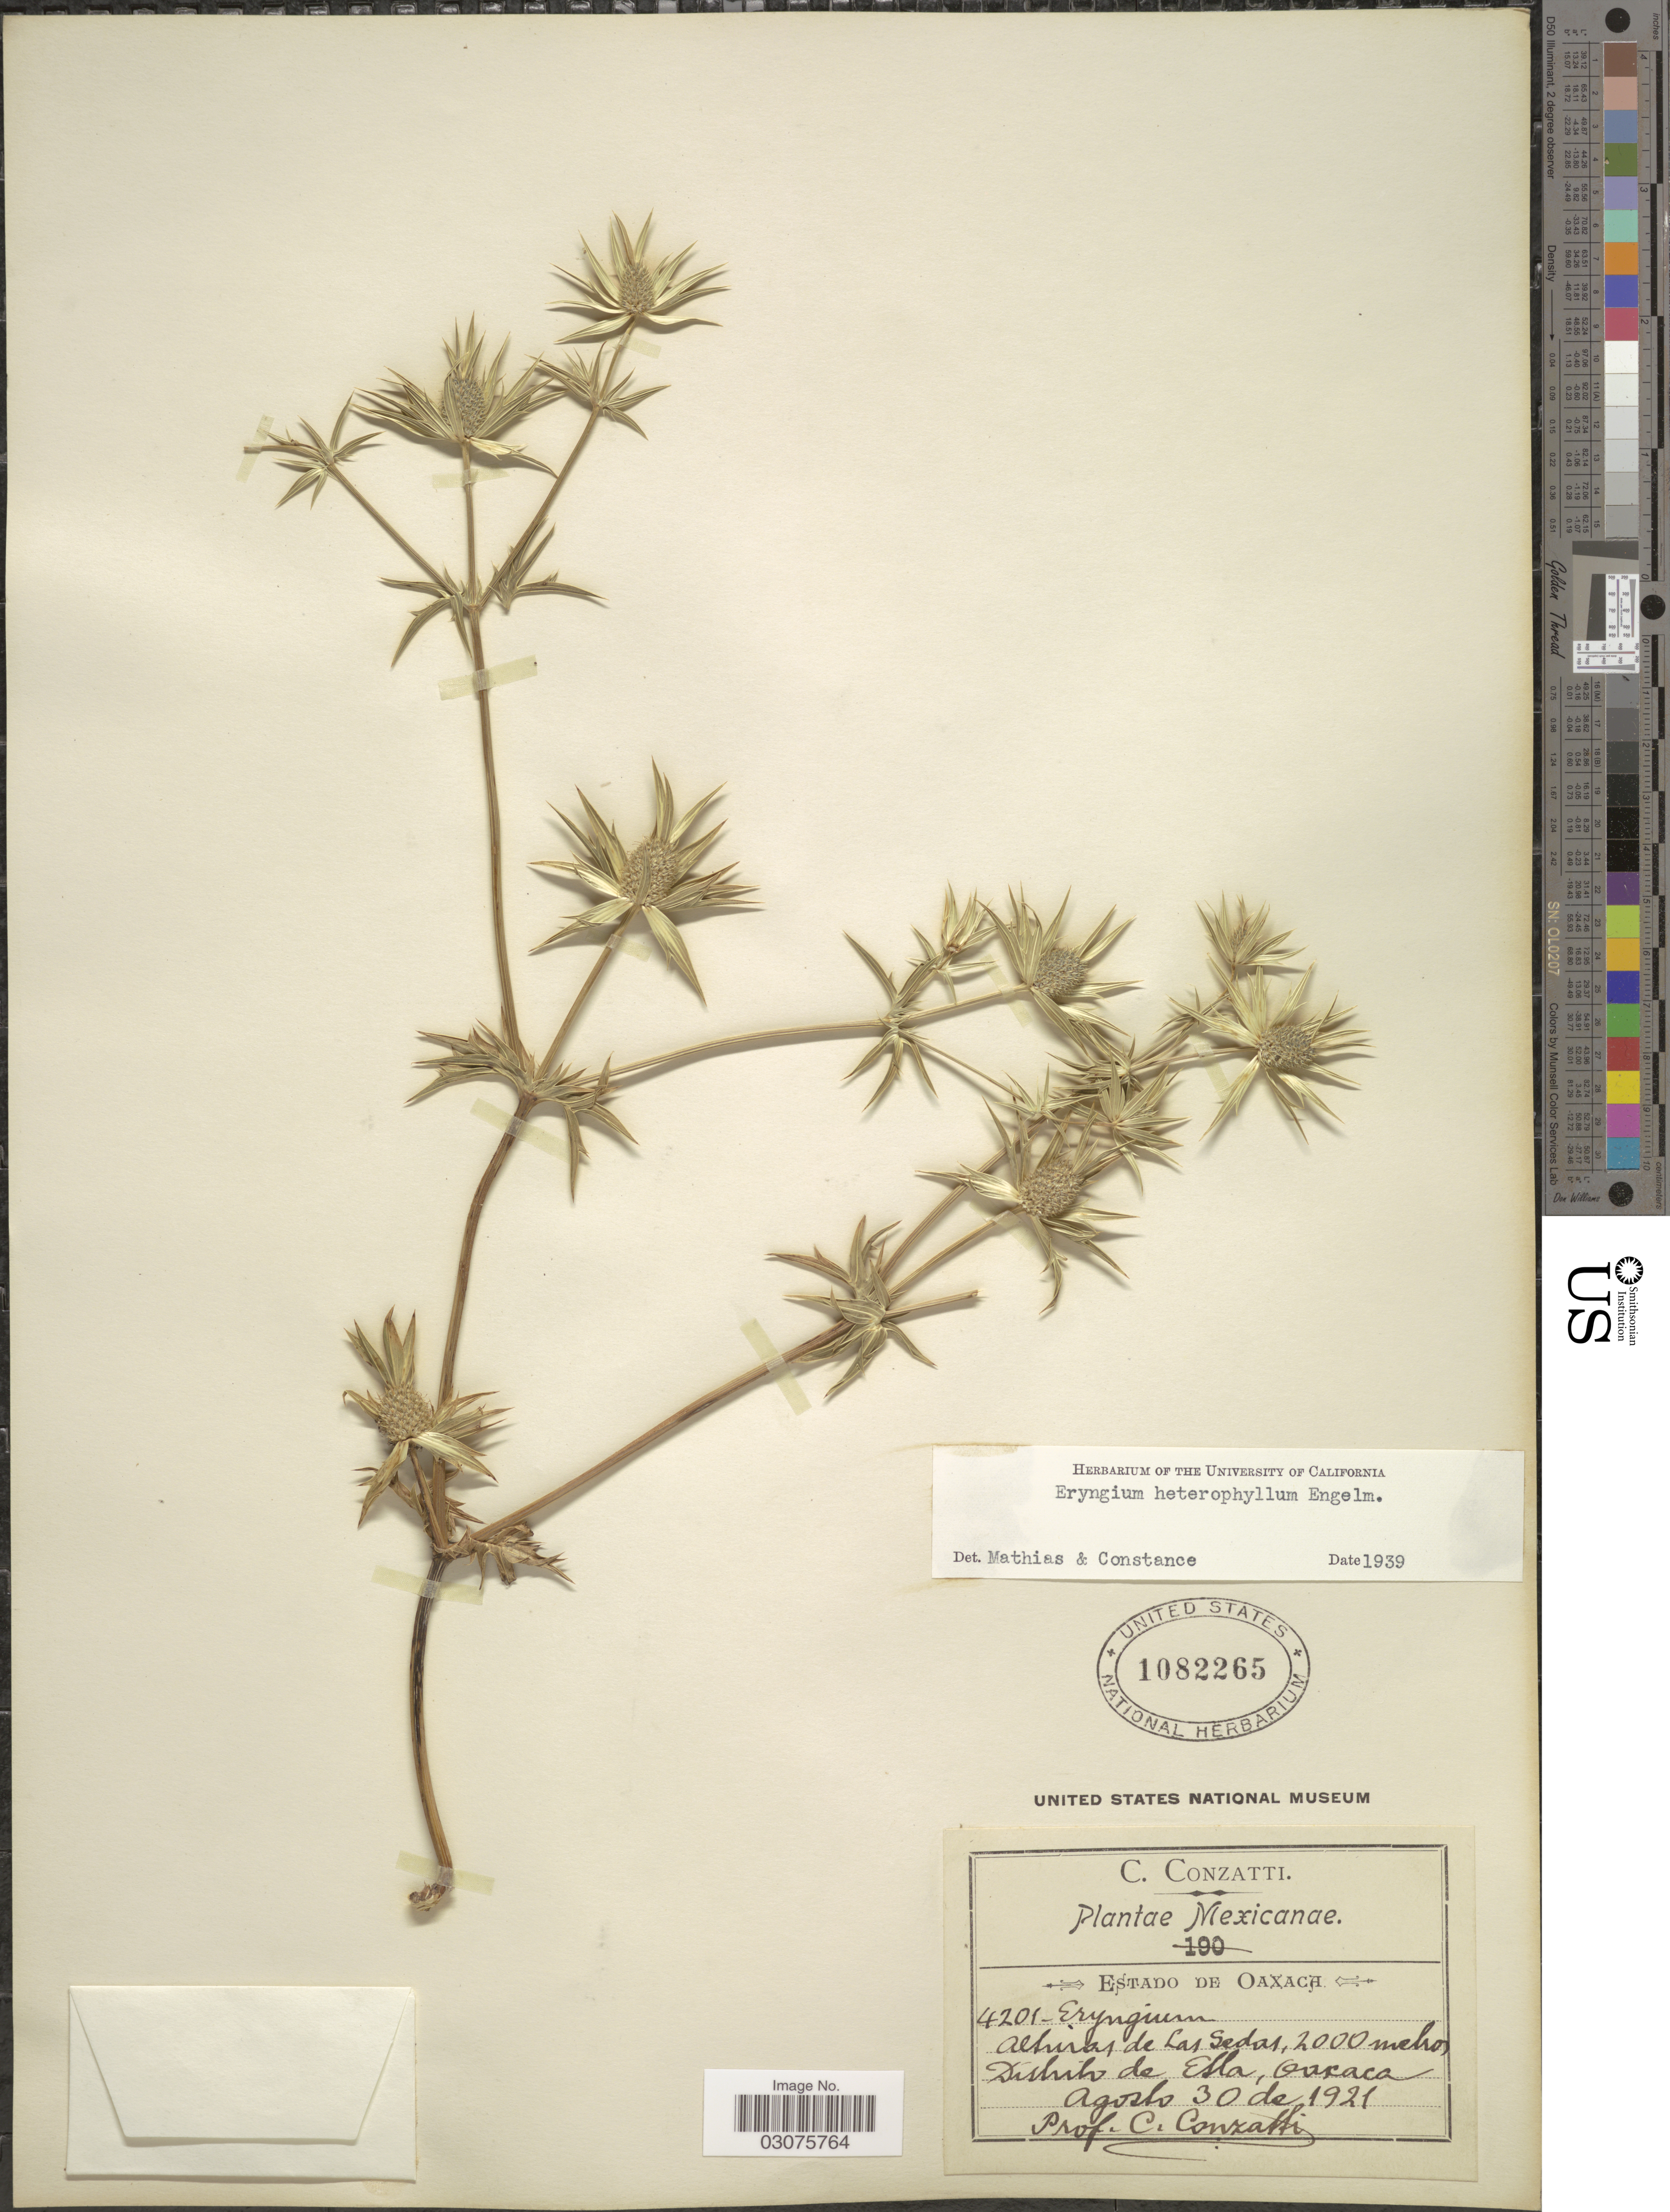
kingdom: Plantae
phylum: Tracheophyta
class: Magnoliopsida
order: Apiales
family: Apiaceae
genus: Eryngium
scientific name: Eryngium heterophyllum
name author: Engelm.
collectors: C. Conzatti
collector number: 4201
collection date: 1921-08-30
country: Mexico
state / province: Oaxaca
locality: Alturas de Las Sedas. Distrito de Etla.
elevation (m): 2000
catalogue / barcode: US 1082265